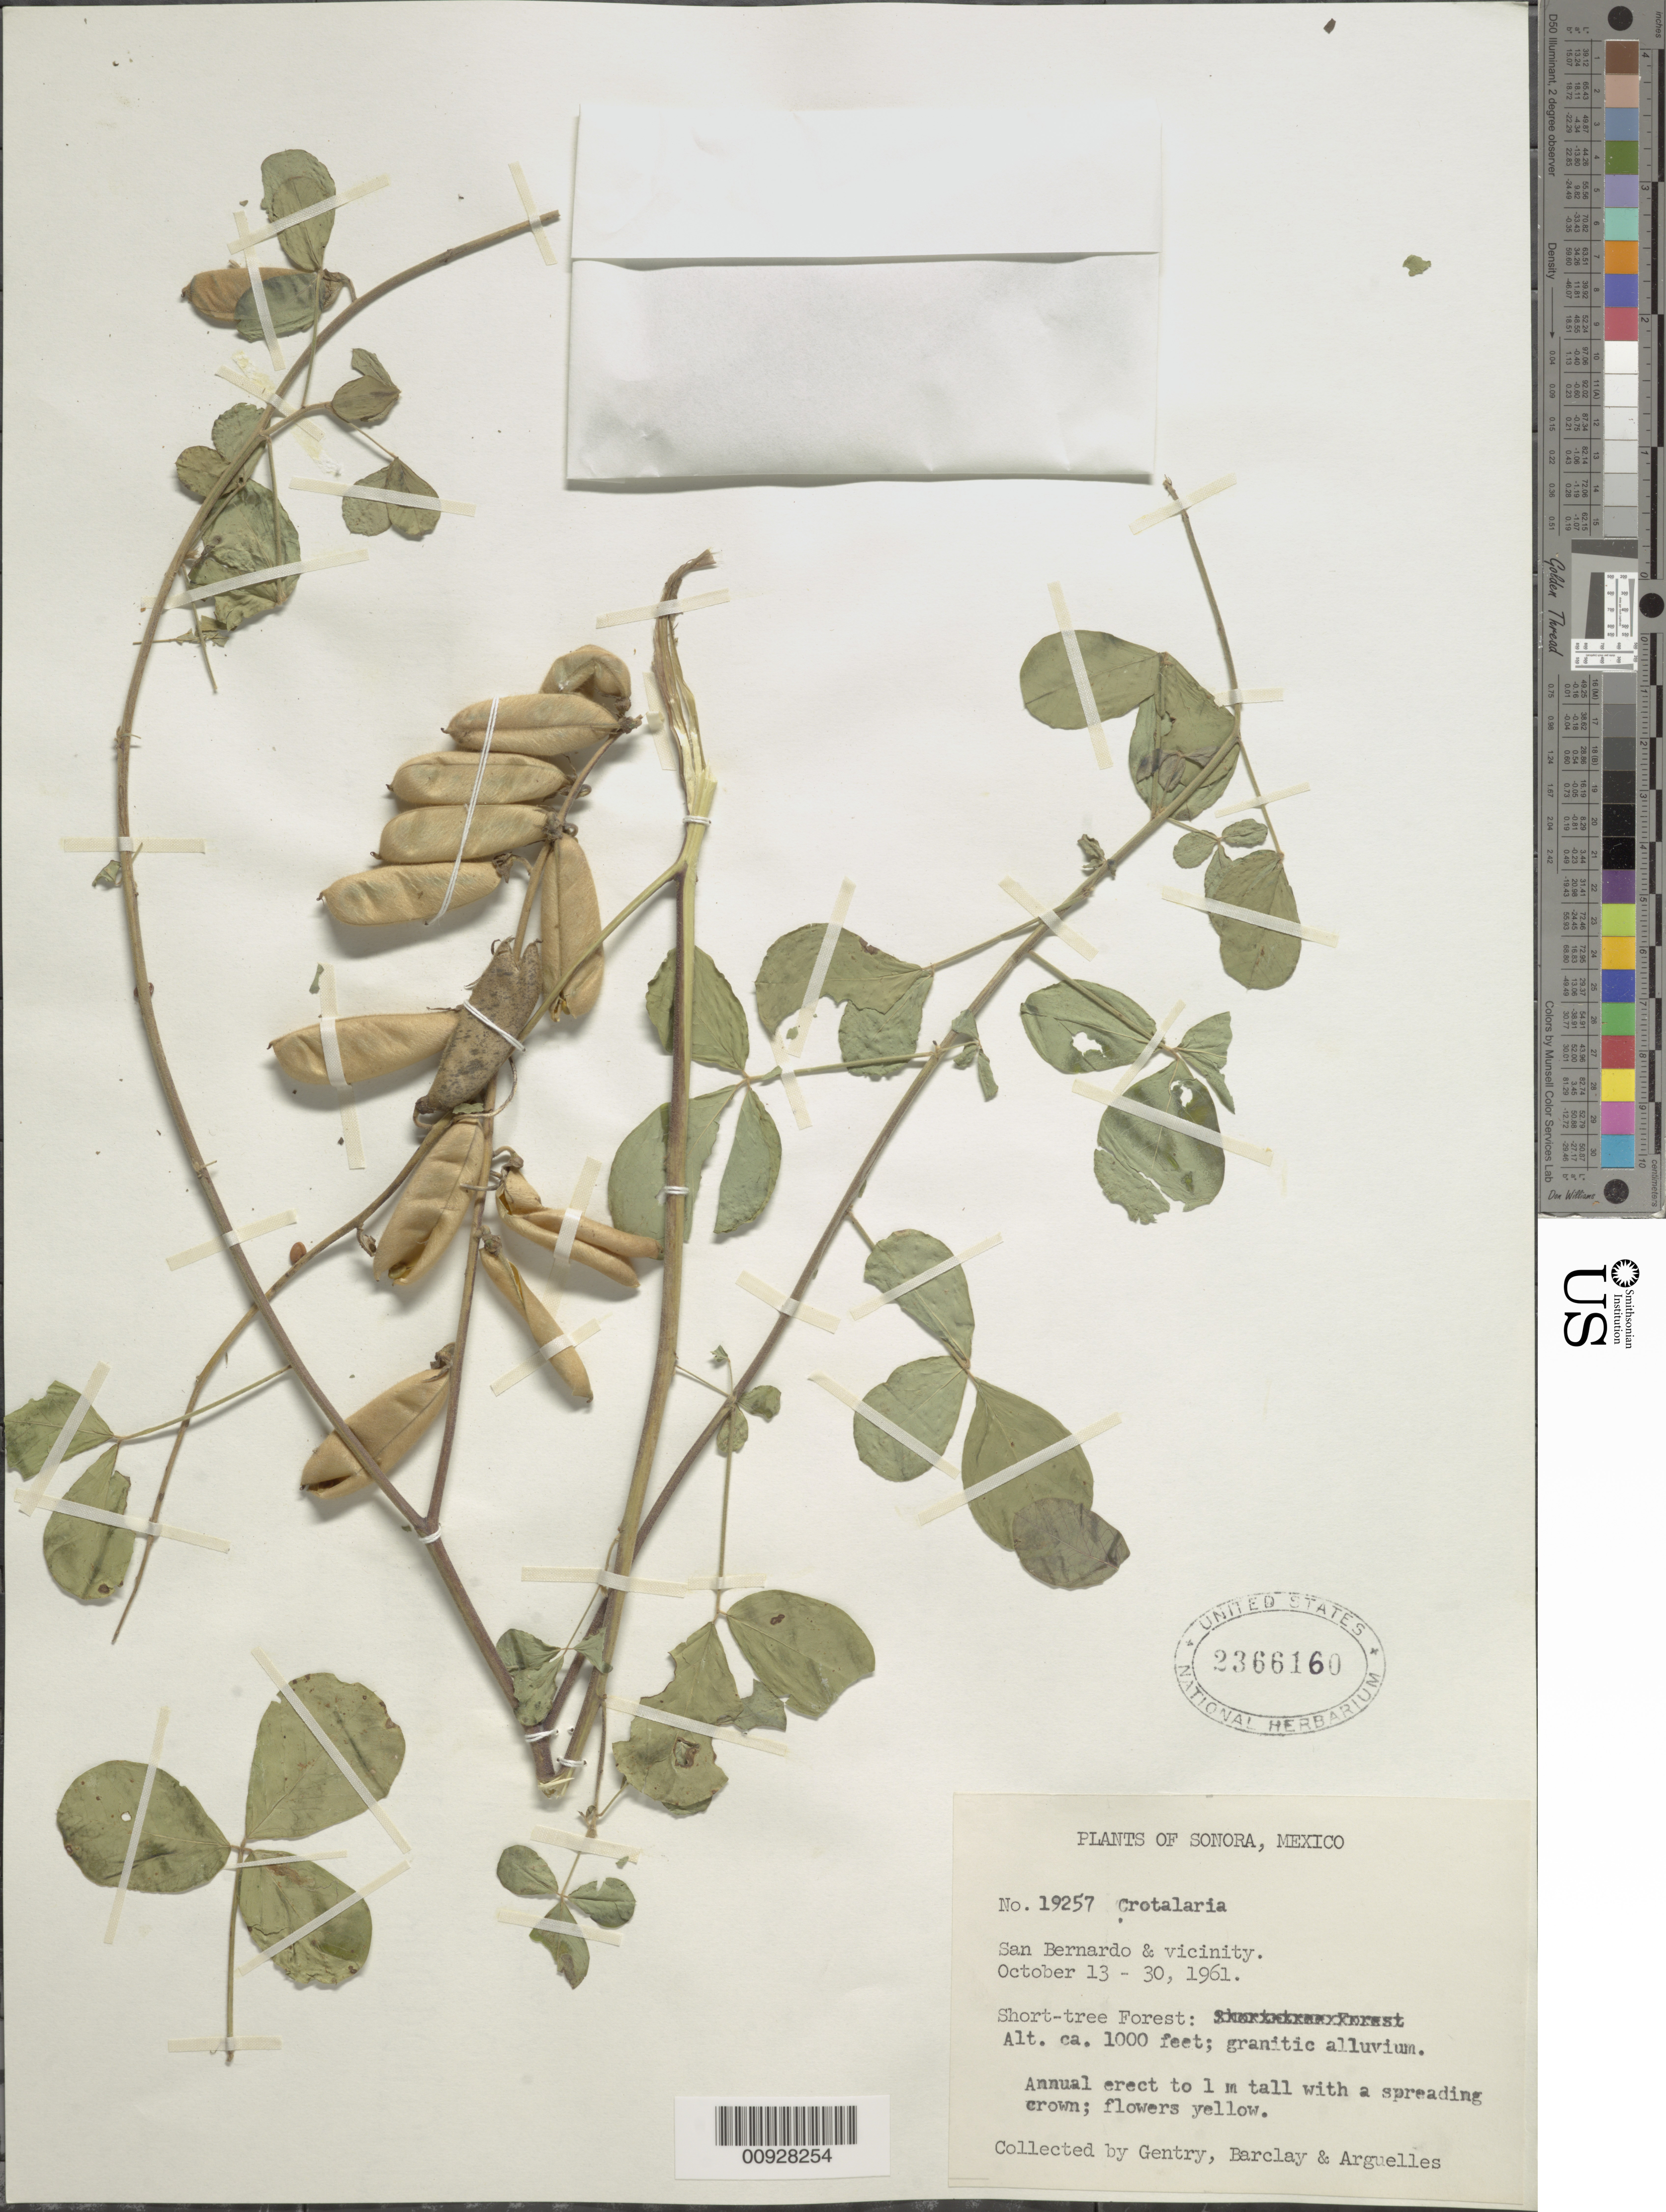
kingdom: Plantae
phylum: Tracheophyta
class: Magnoliopsida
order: Fabales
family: Fabaceae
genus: Crotalaria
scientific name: Crotalaria sp.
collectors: Gentry, --, -- Barclay & Arguelles, --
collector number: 19257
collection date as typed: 13 Oct 1961 to 30 Oct 1961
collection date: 1961-10-13/1961-10-30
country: Mexico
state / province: Sonora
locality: San Bernardo & vicinity.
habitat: Short-tree forest; granitic alluvium.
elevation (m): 305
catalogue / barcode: US 2366160